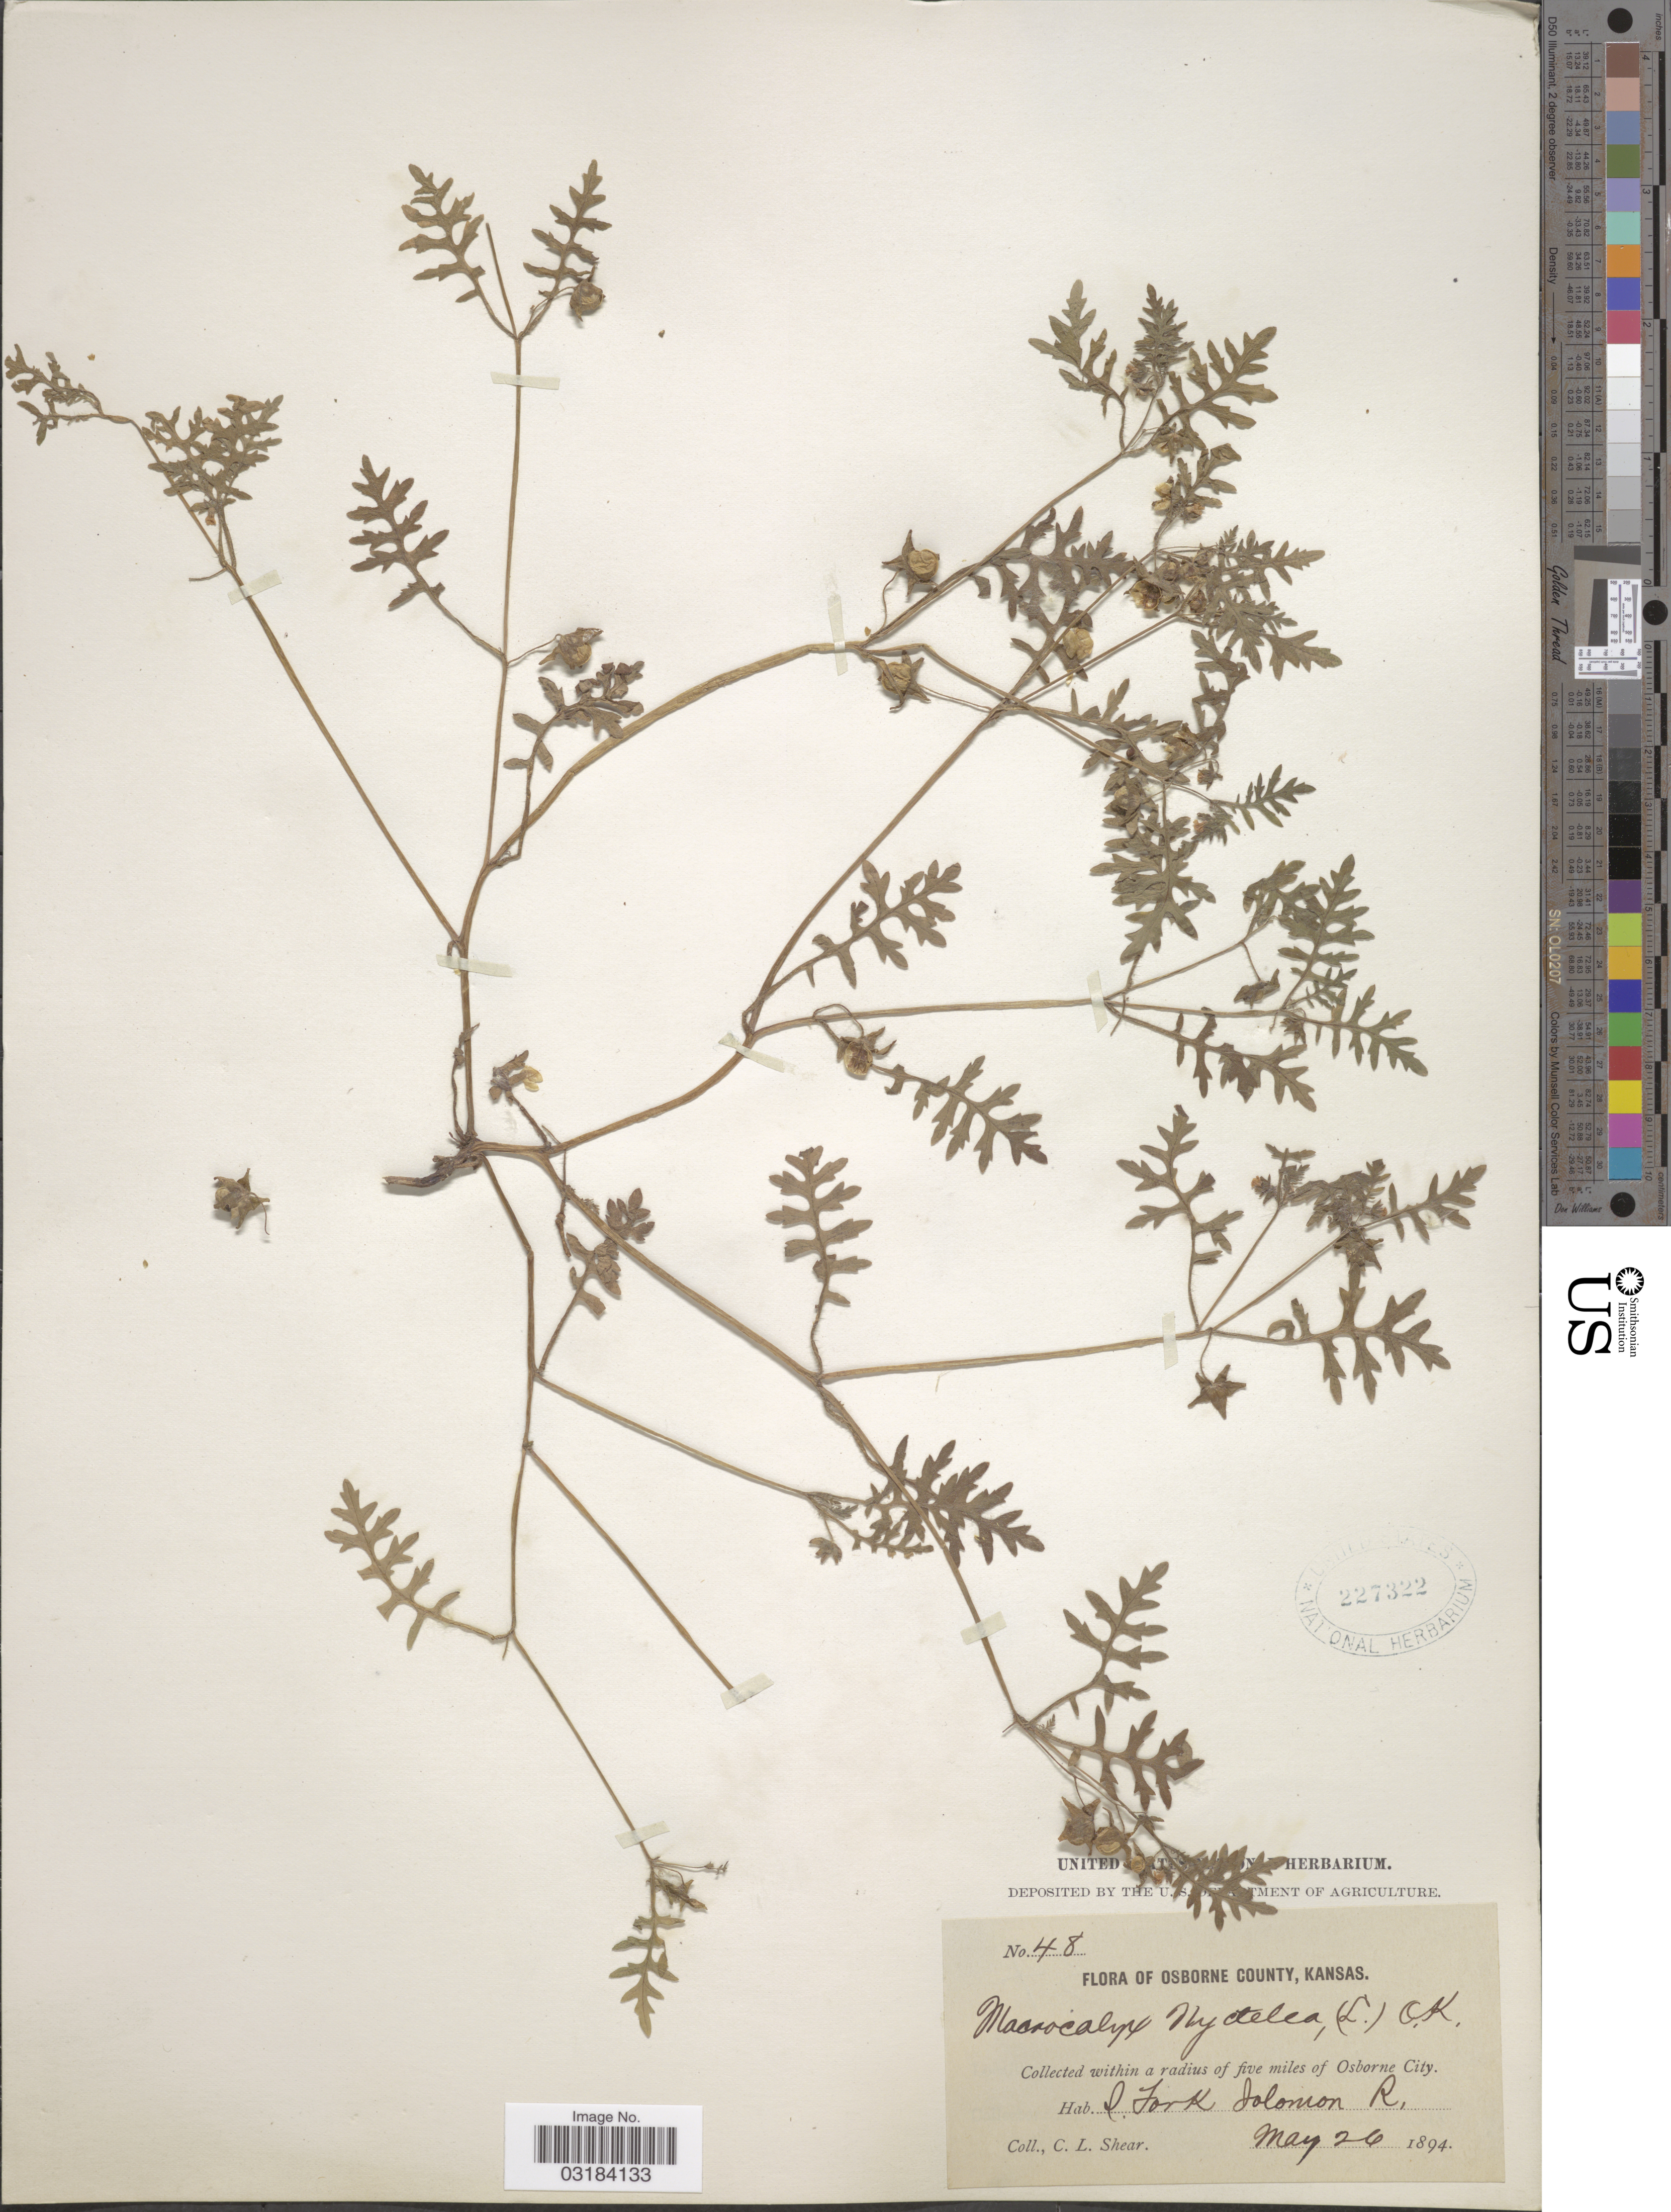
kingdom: Plantae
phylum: Tracheophyta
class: Magnoliopsida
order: Boraginales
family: Hydrophyllaceae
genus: Ellisia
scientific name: Ellisia nyctelea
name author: L.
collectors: C. L. Shear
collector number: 48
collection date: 1894-05-26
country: United States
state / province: Kansas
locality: Osborne County. Within a radius of five miles of Osborne City. S. Fork Solomon R.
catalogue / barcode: US 227322